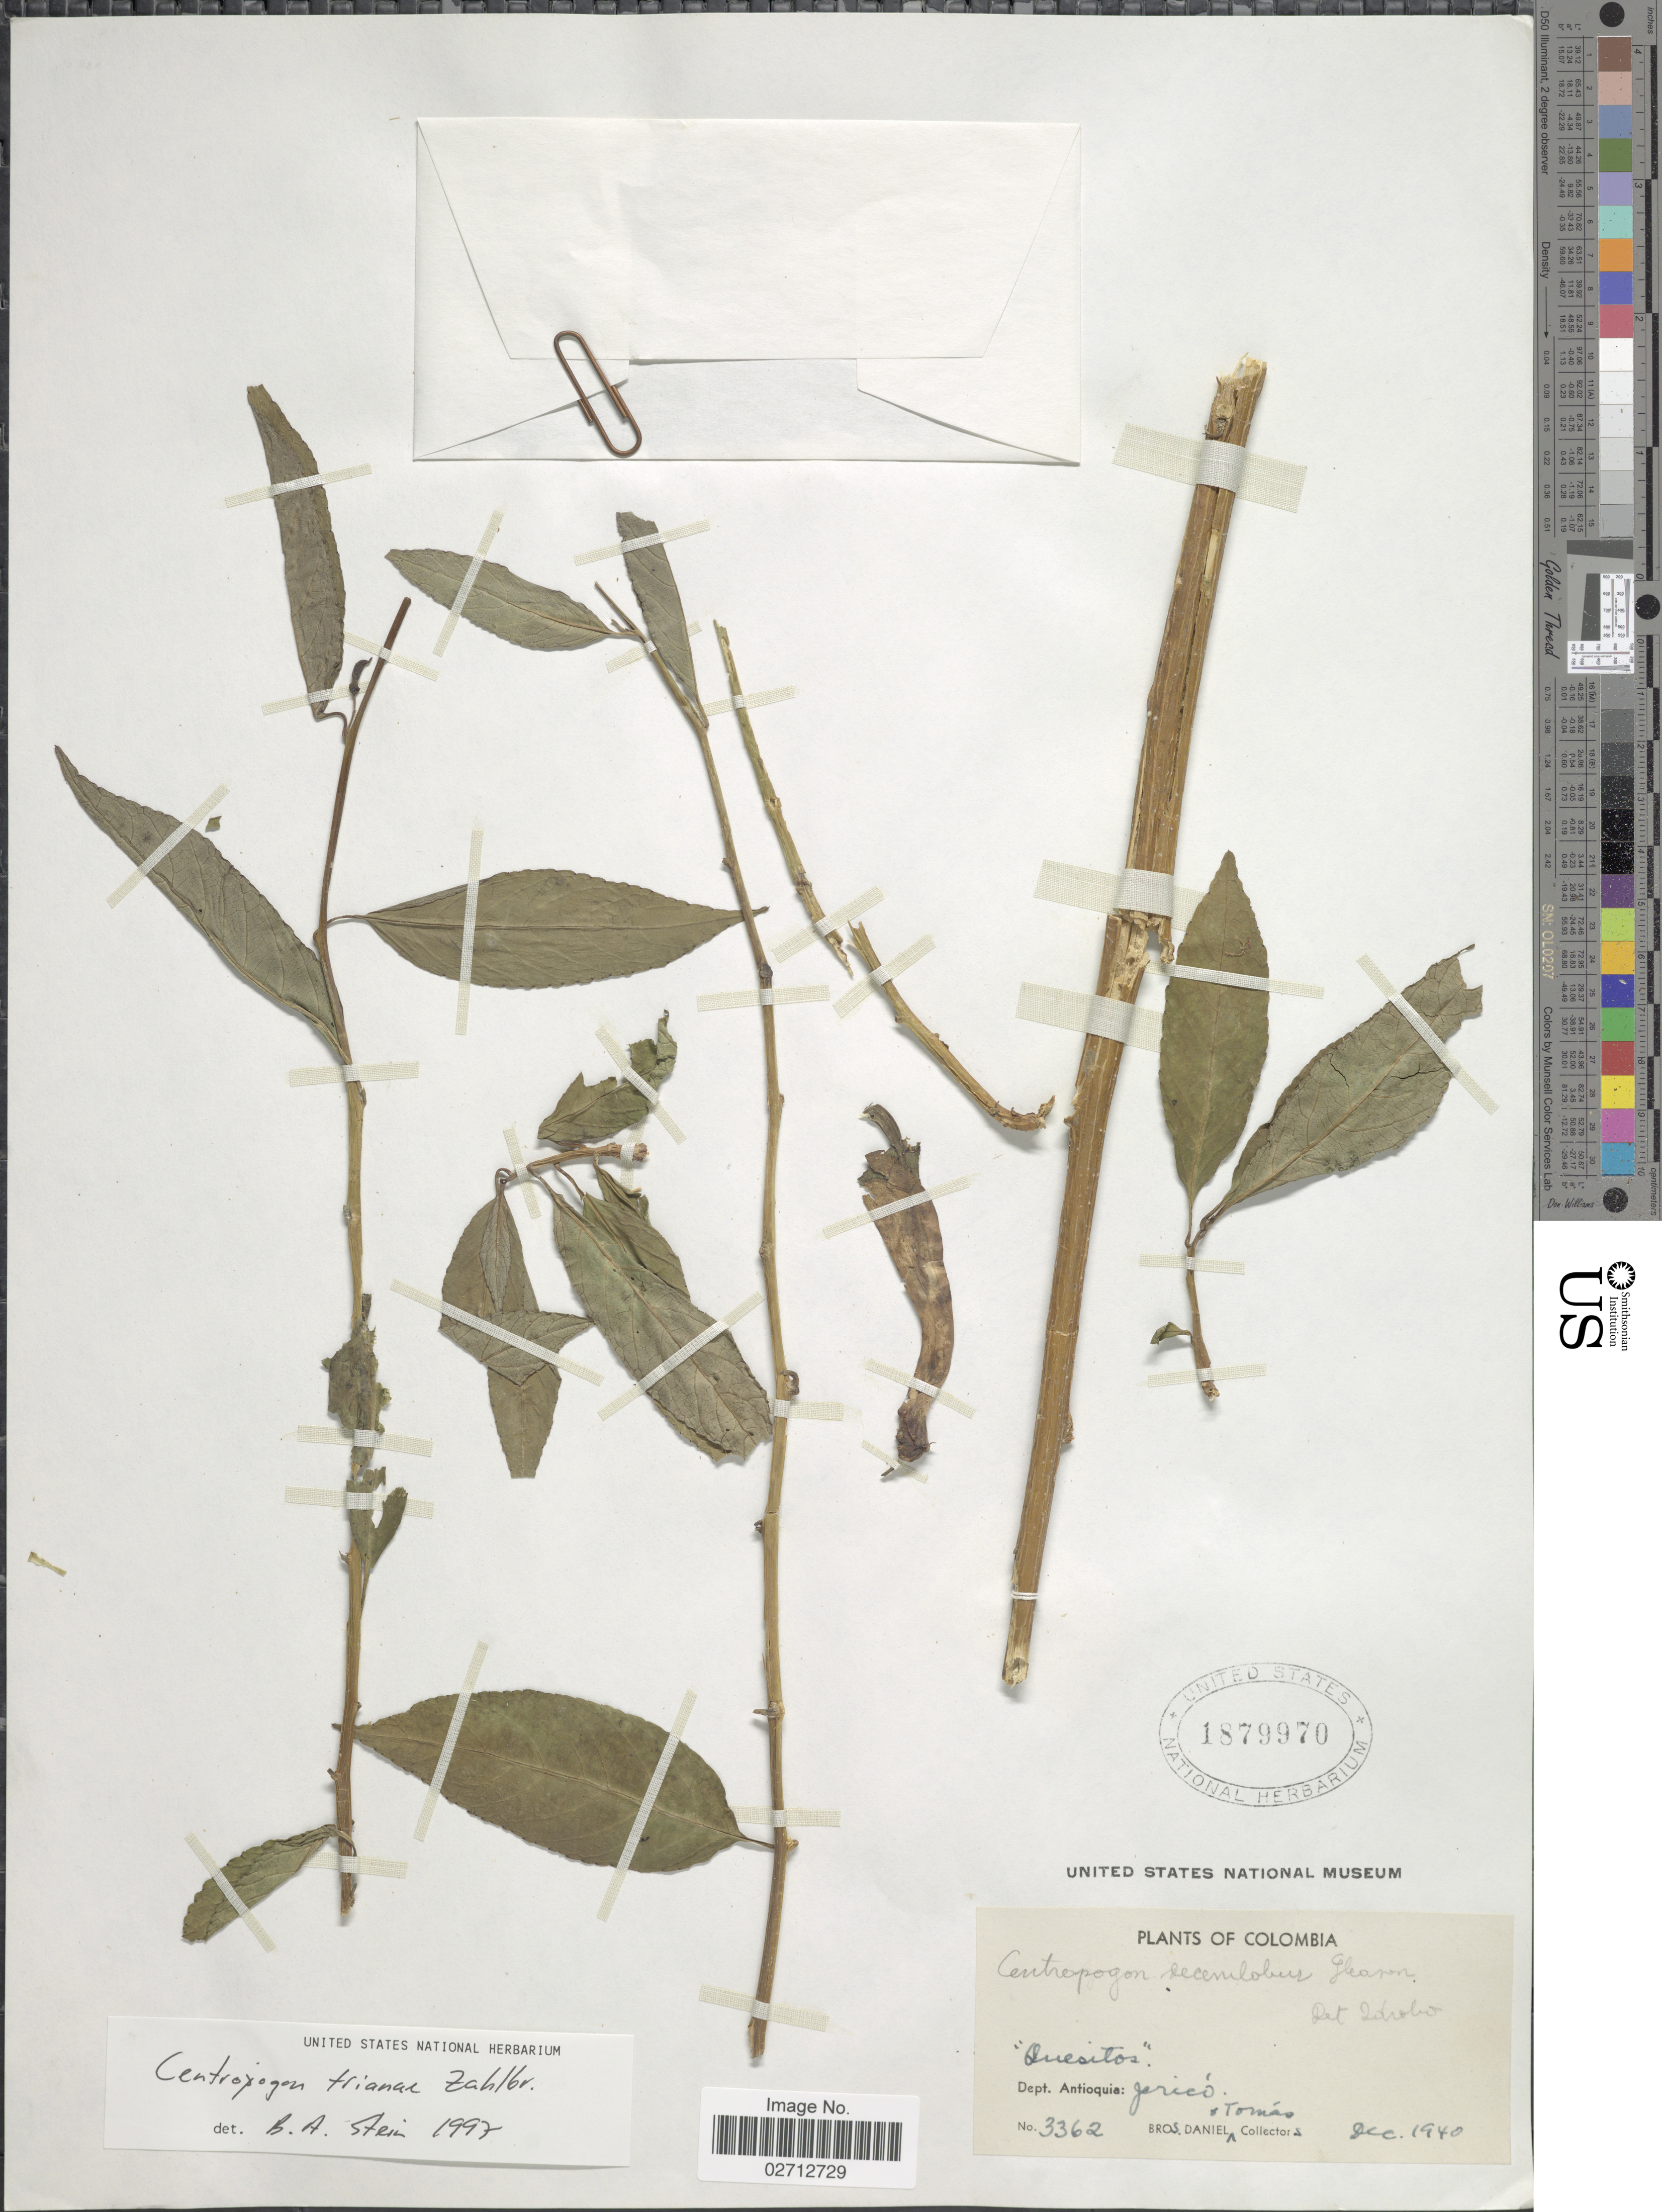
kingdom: Plantae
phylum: Tracheophyta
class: Magnoliopsida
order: Asterales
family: Campanulaceae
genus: Centropogon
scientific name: Centropogon trianae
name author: Zahlbr.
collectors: Bro. Daniel & B. Tomas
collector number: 3362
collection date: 1940-12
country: Colombia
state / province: Antioquia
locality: Jerico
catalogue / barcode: US 1879970